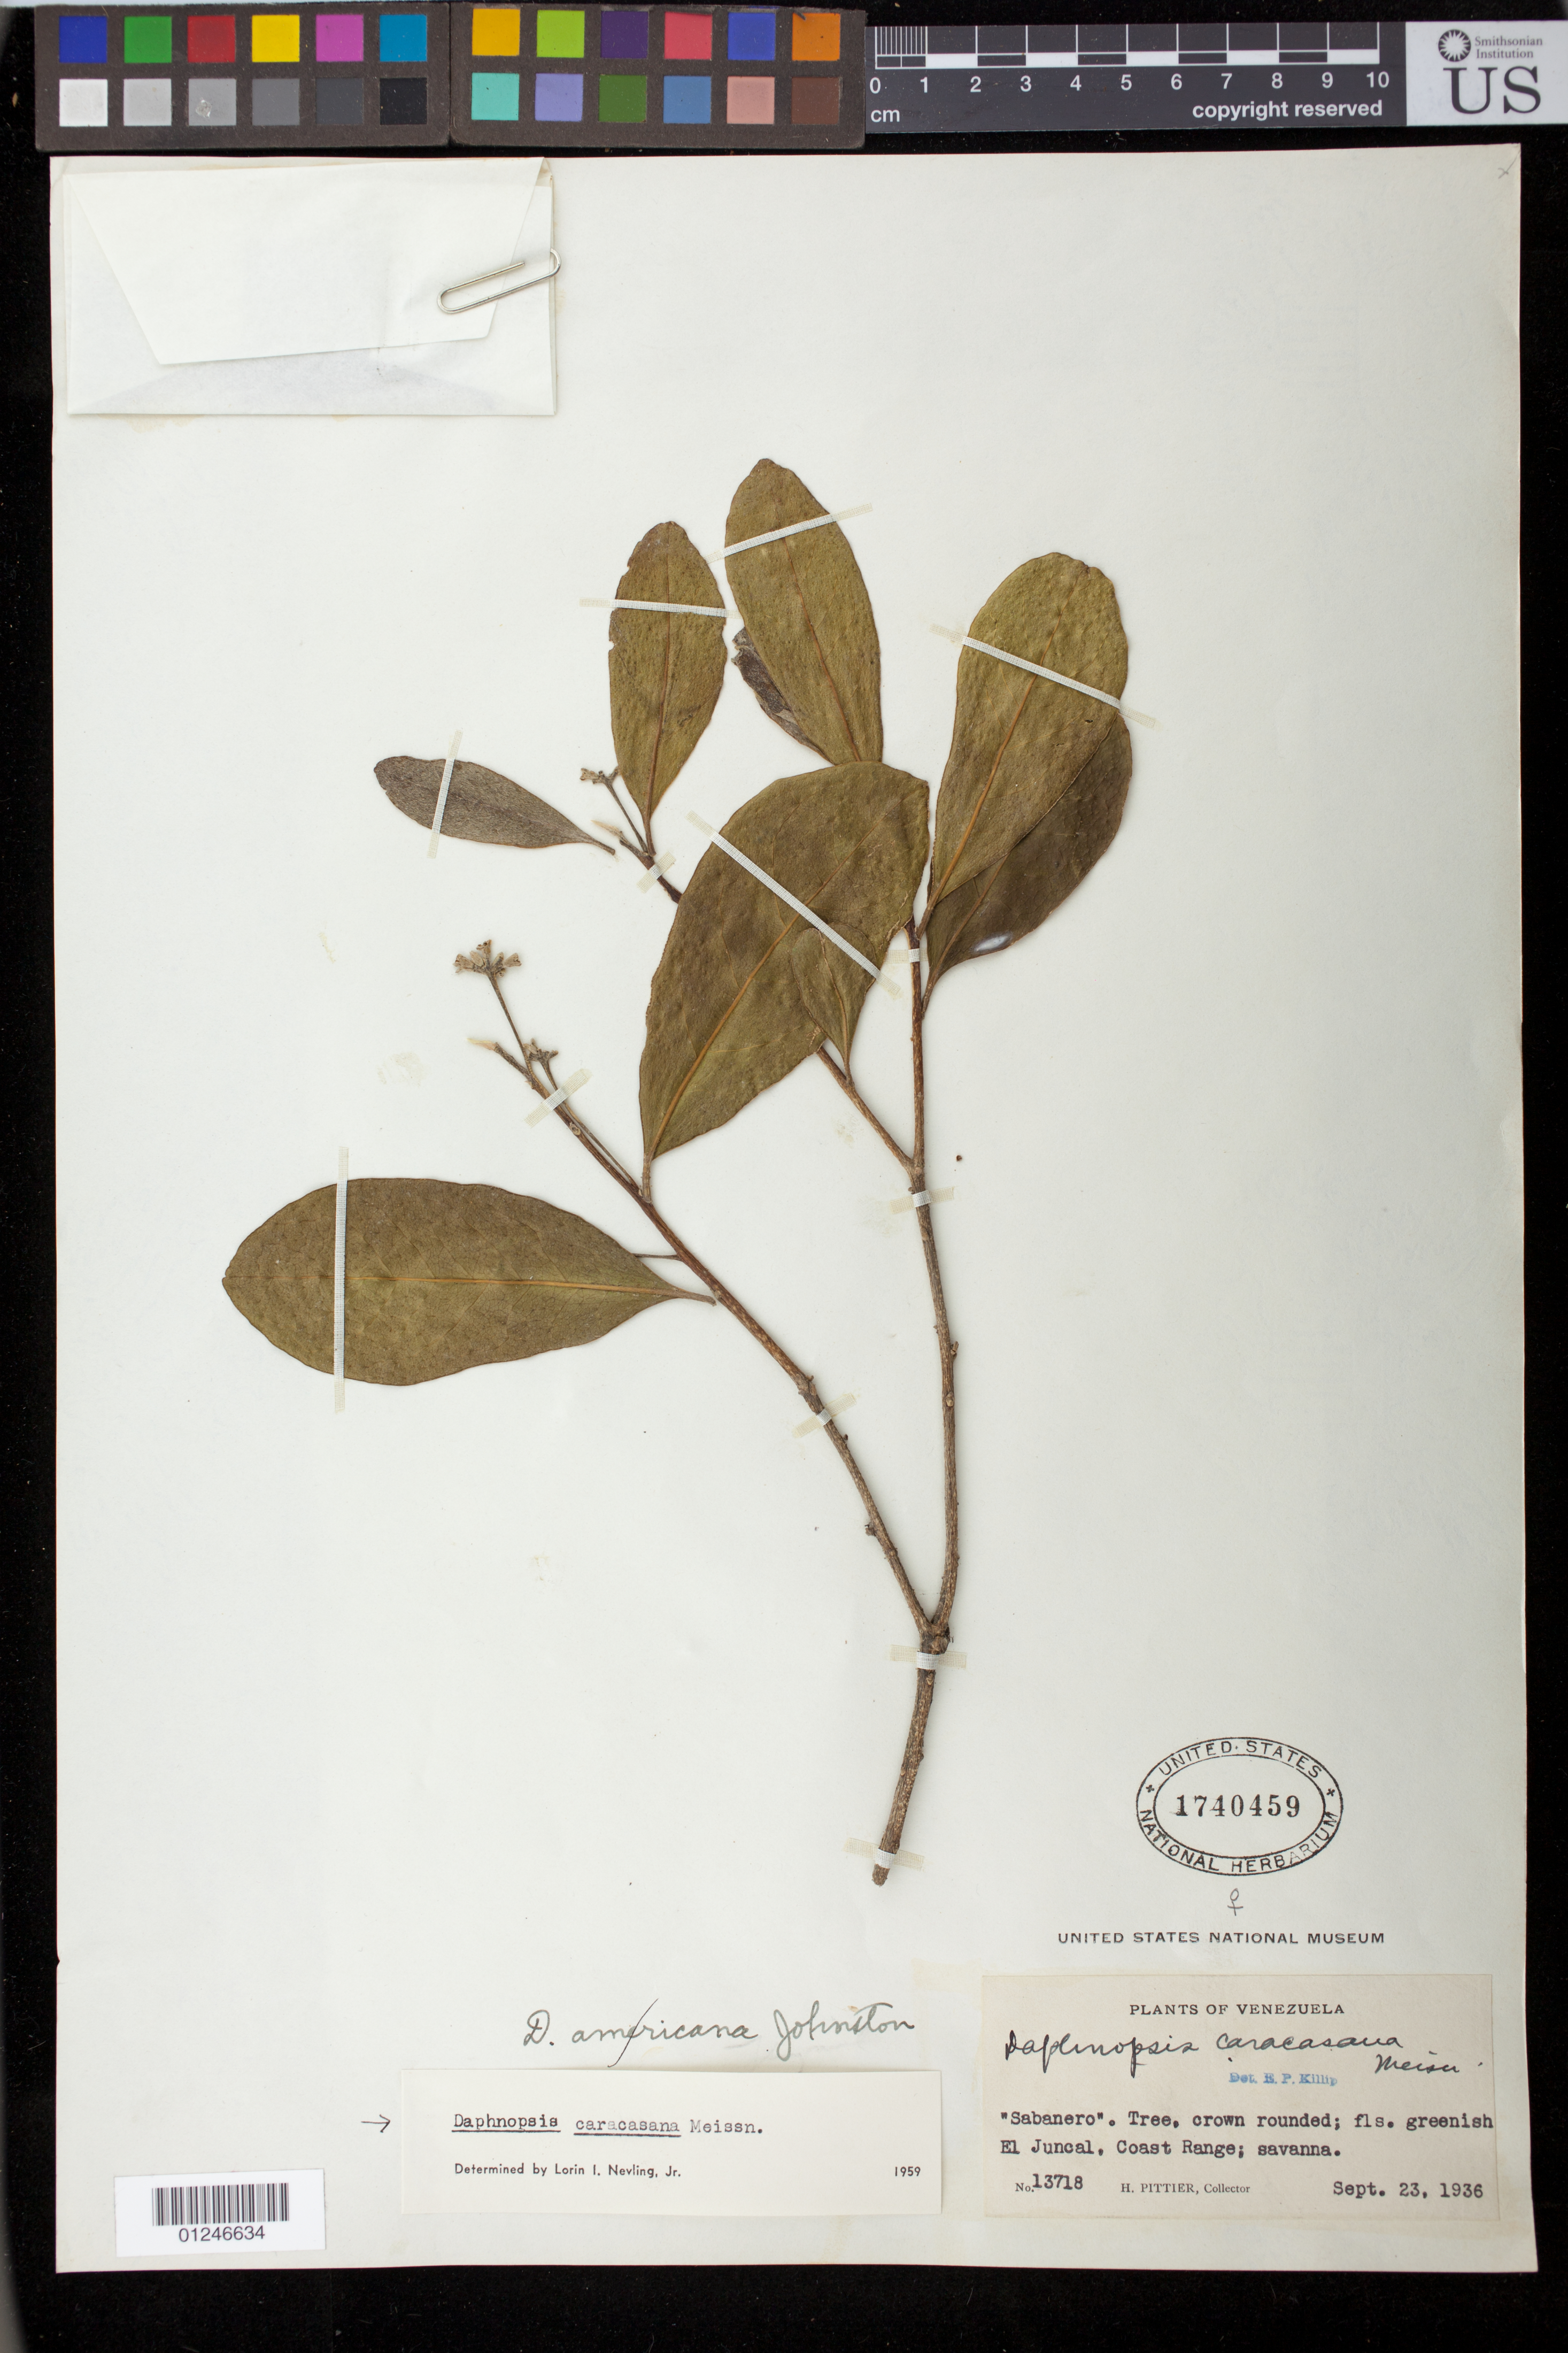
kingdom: Plantae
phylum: Tracheophyta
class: Magnoliopsida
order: Malvales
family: Thymelaeaceae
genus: Daphnopsis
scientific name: Daphnopsis caracasana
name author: Meisn.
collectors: H. F. Pittier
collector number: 13718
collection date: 1936-09-23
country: Venezuela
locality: Coastal Range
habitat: "sabanero". Tree, brown rounded. savanna.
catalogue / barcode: US 1740459